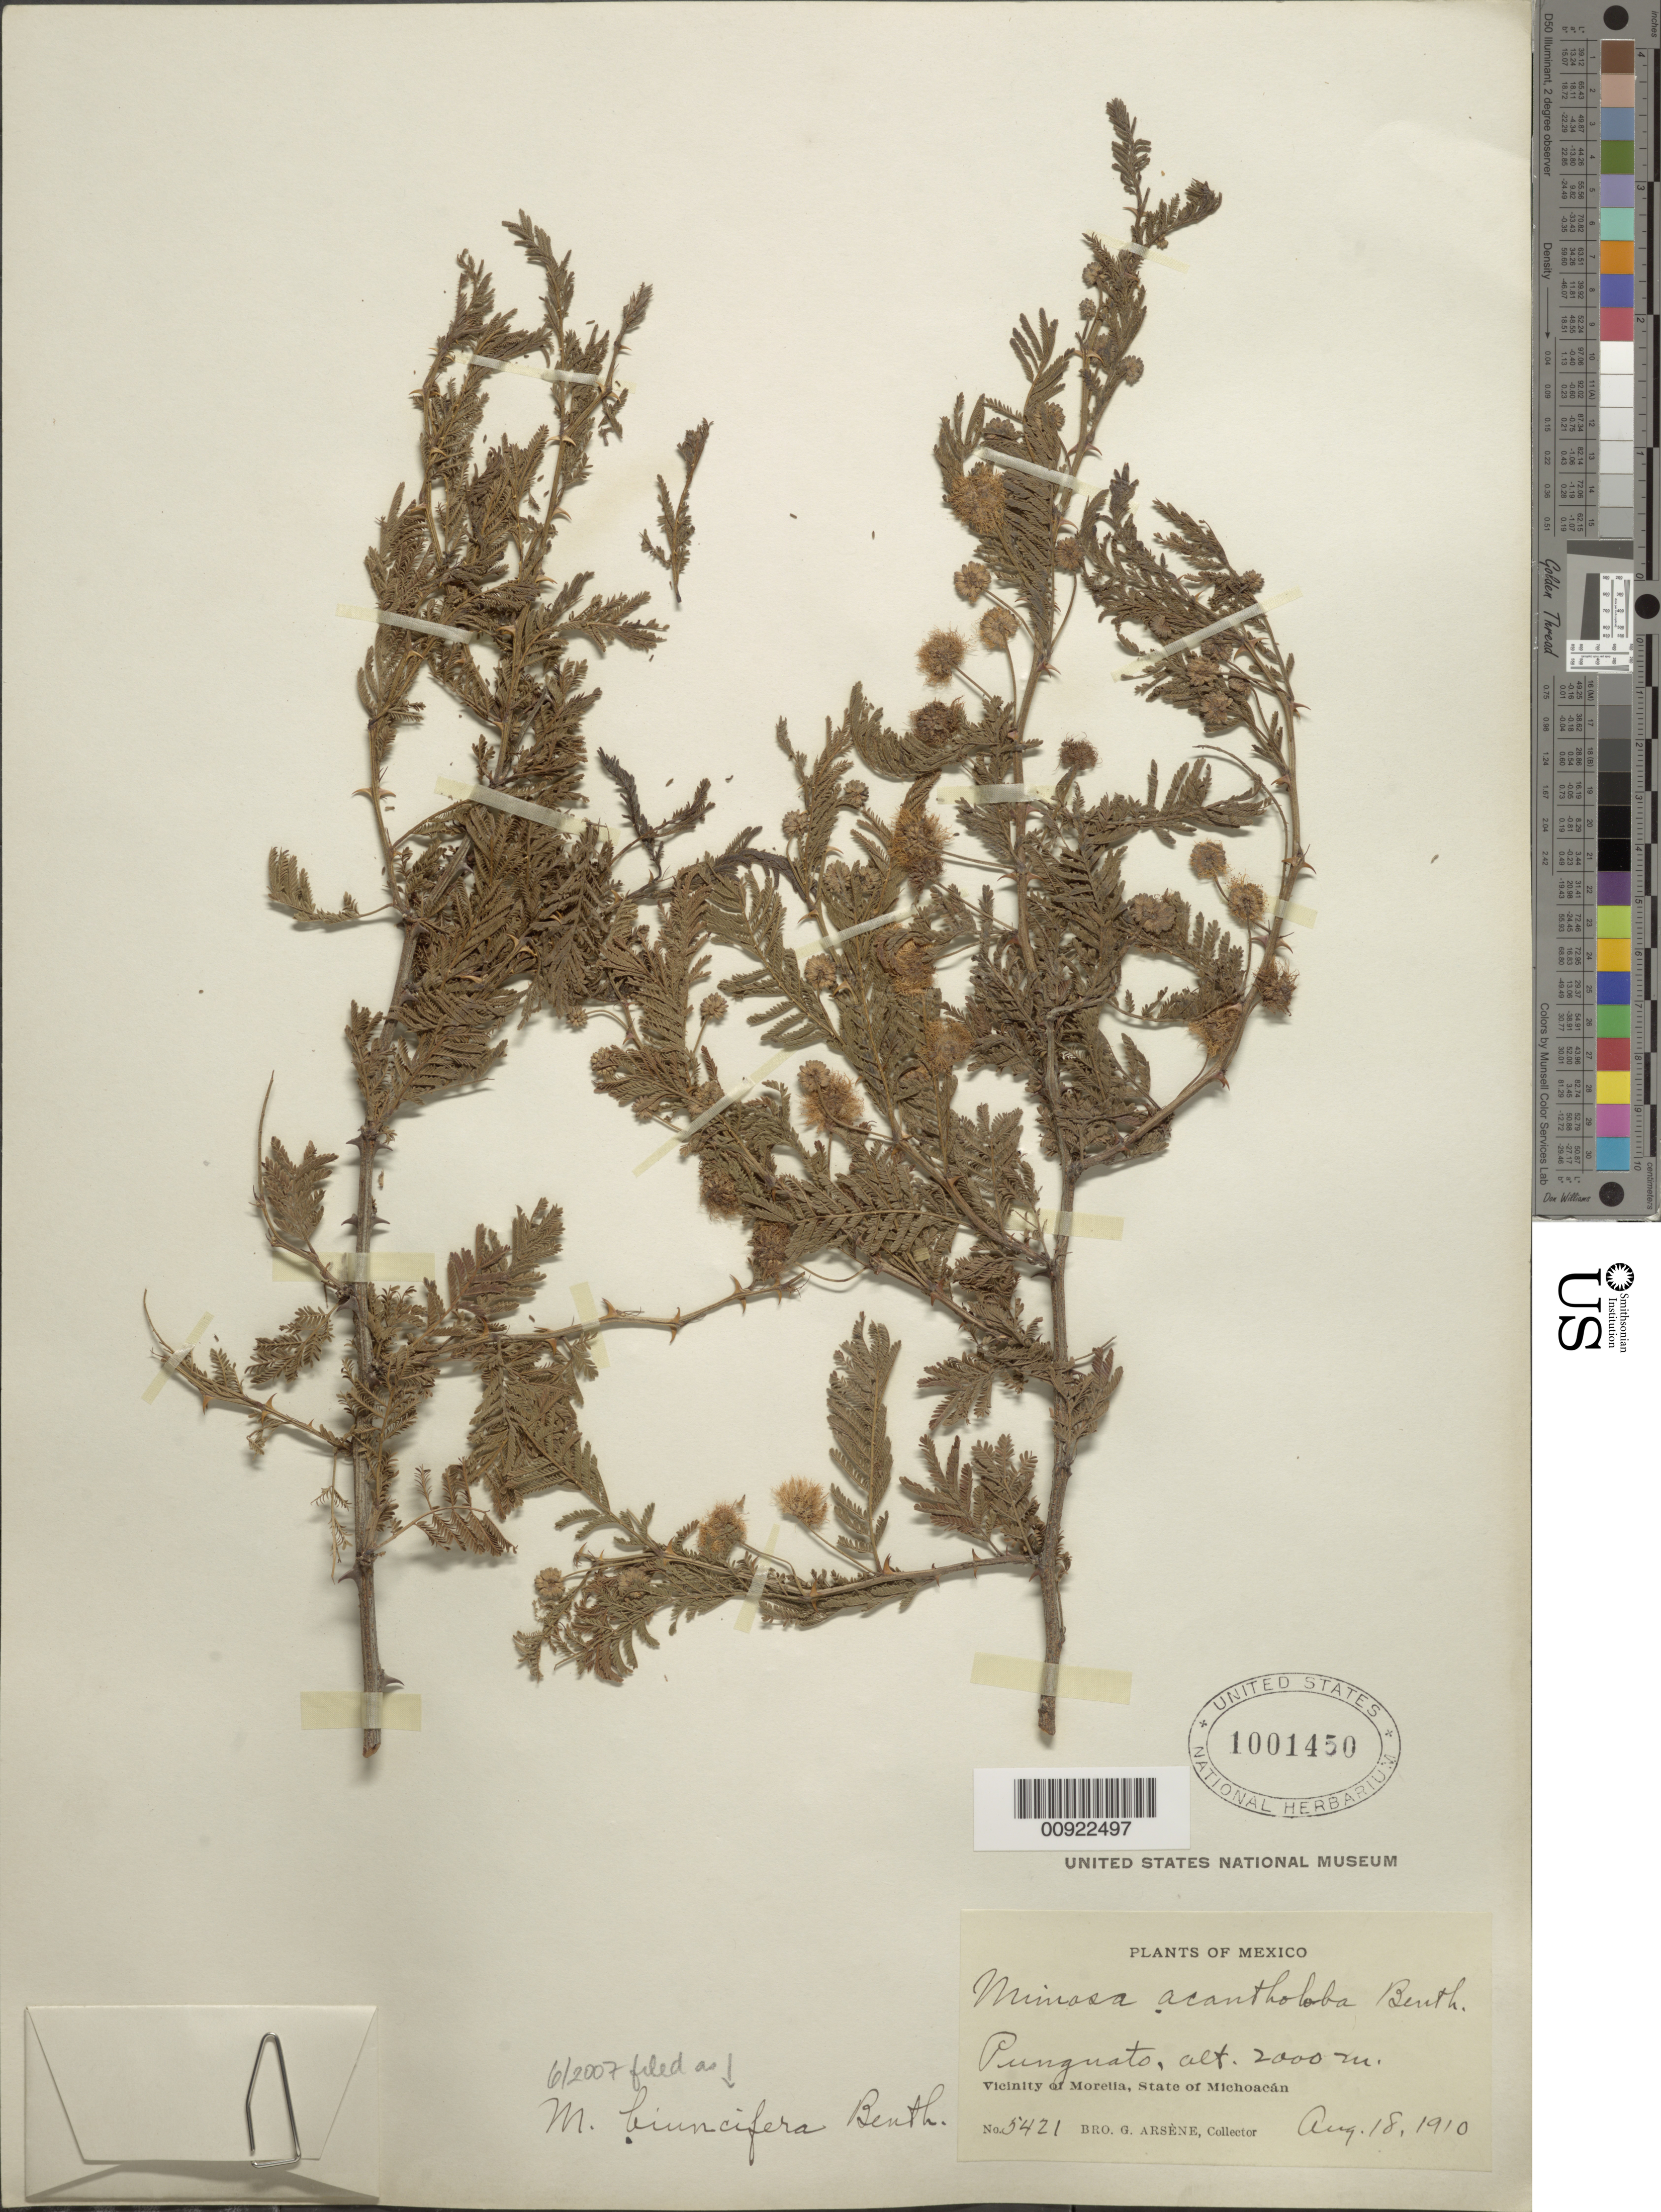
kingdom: Plantae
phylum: Tracheophyta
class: Magnoliopsida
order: Fabales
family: Fabaceae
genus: Mimosa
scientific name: Mimosa biuncifera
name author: Benth.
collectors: Bro. G. Arsène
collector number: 5421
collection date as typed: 18 Aug 1910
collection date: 1910-08-18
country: Mexico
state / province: Michoacán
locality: Punguato. Vicinity of Morelia, state of Michoacán.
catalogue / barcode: US 1001450